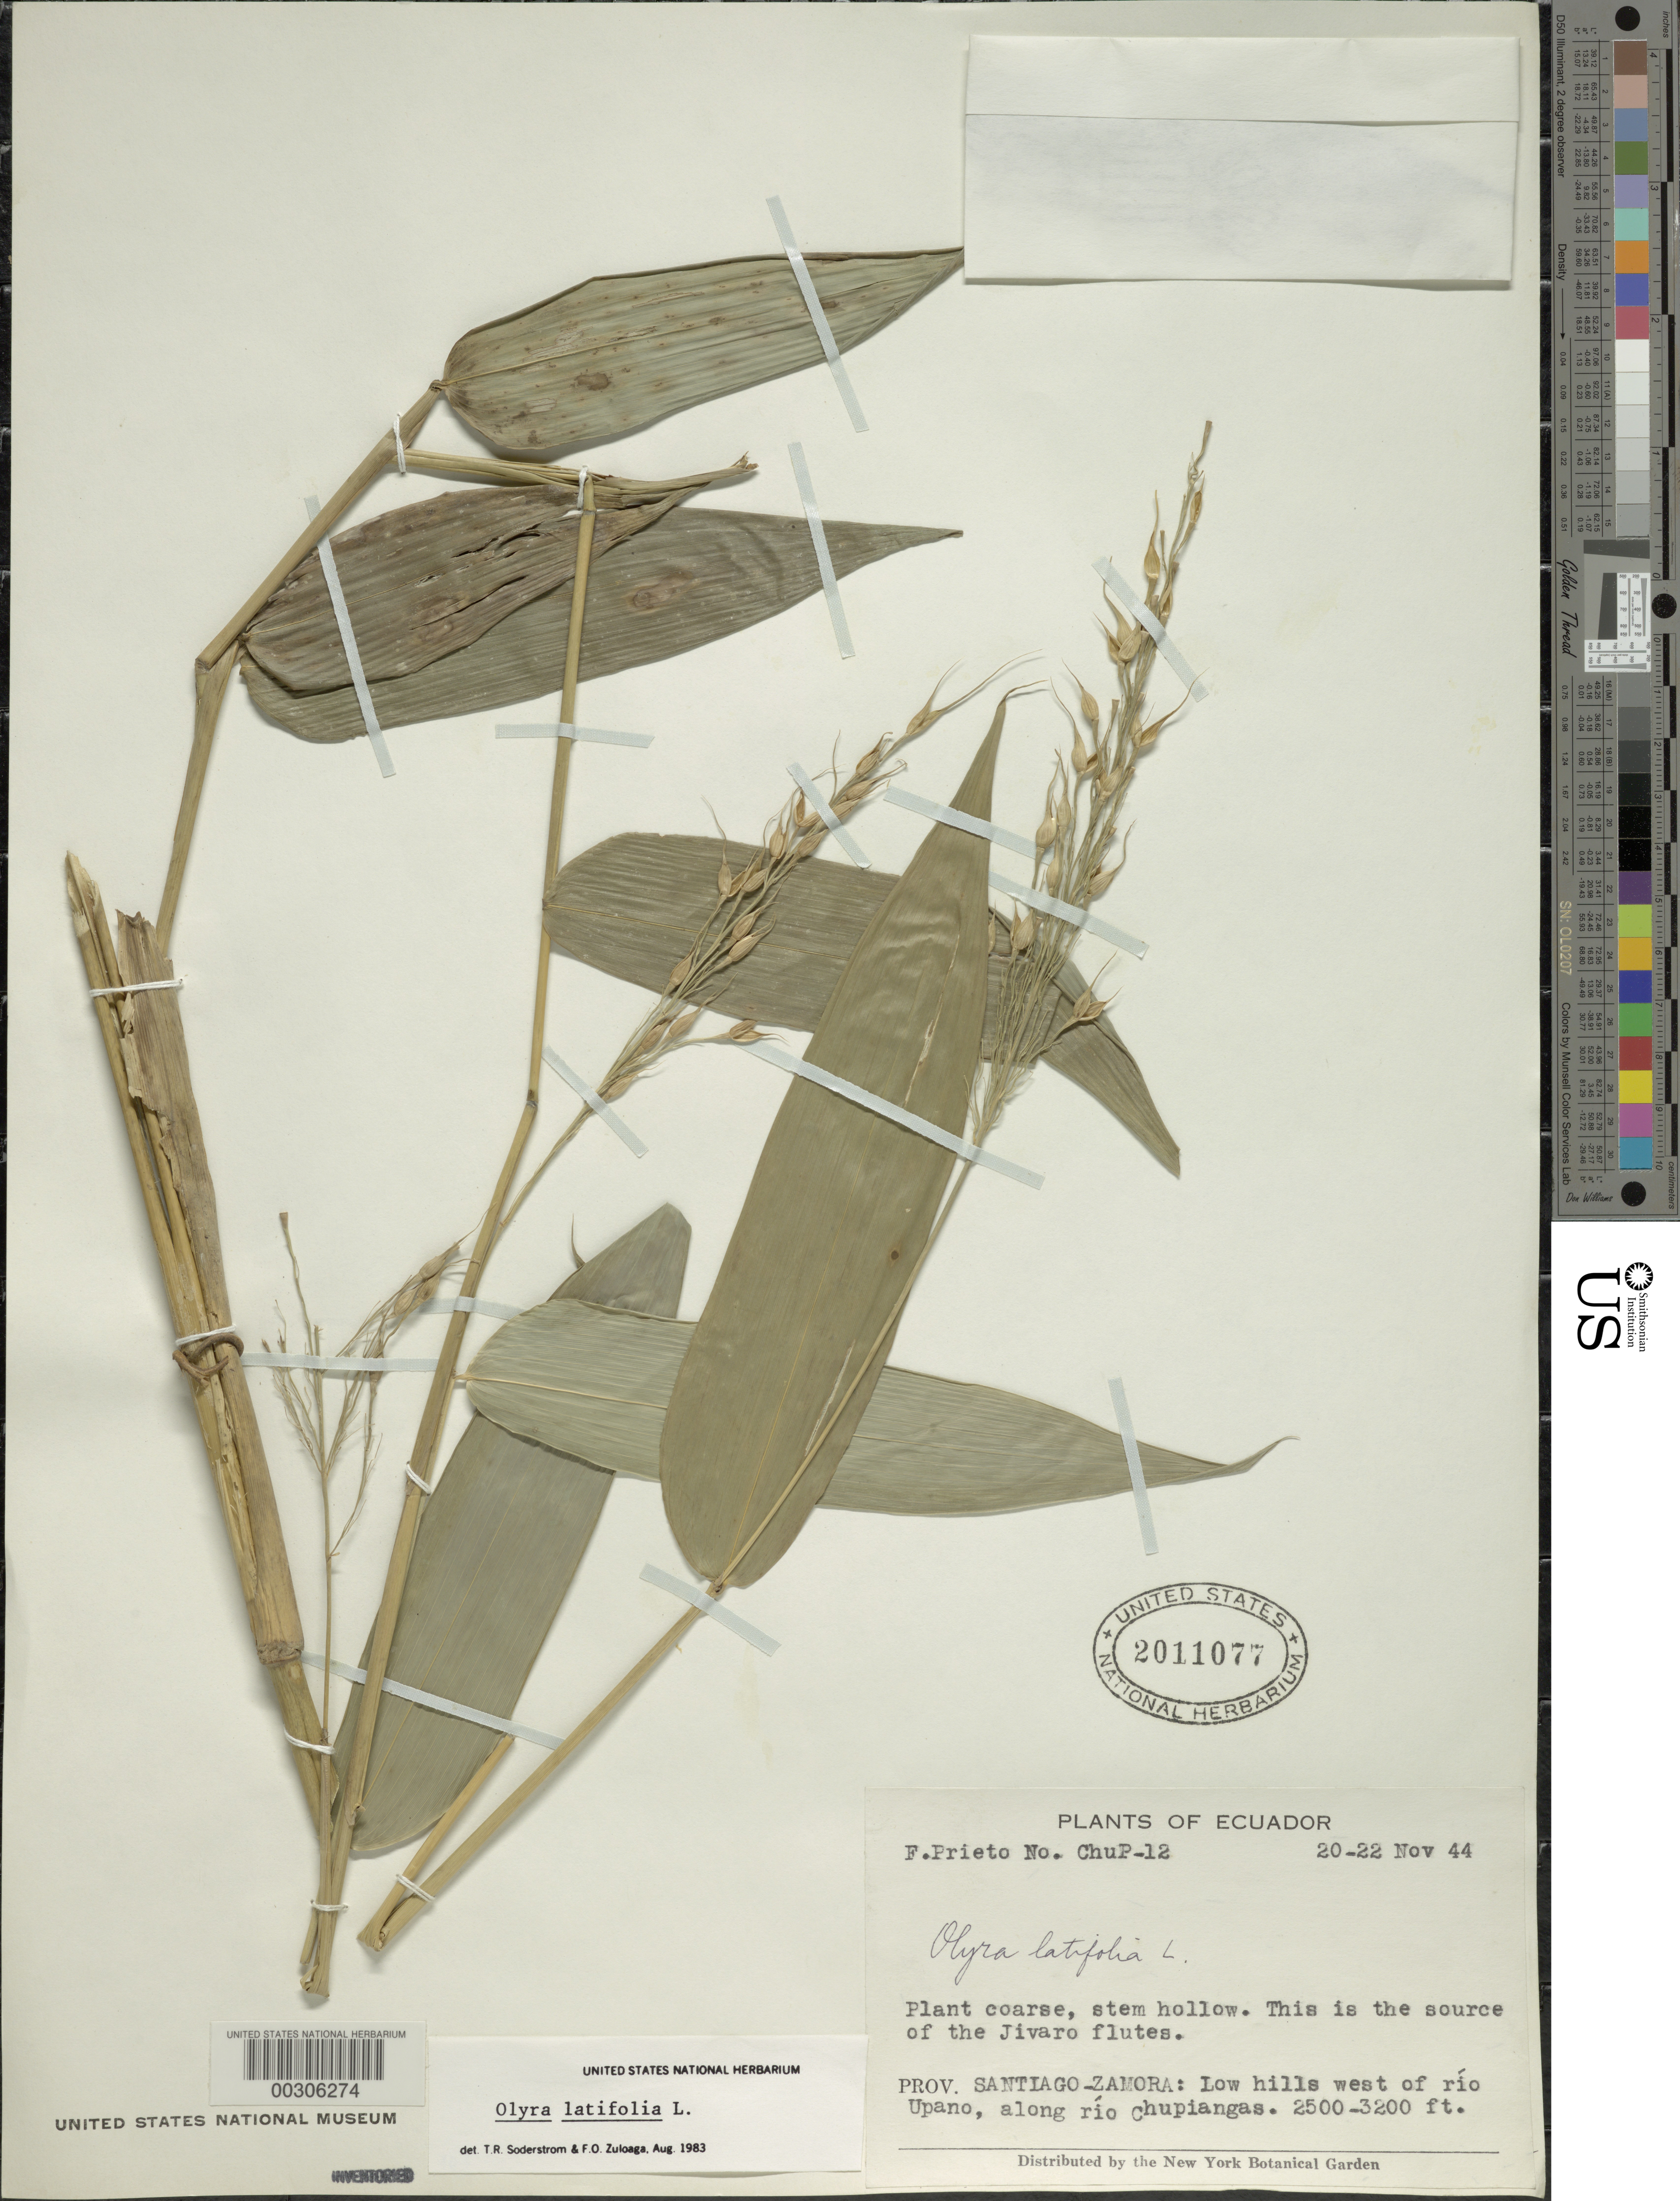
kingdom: Plantae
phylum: Tracheophyta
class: Liliopsida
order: Poales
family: Poaceae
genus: Olyra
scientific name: Olyra latifolia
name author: L.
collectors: F. Prieto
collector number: Chup-12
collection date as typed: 20 Nov 1944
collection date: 1944-11-20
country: Ecuador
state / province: Morona-Santiago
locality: Rio chupiangas; Prov. Santiago-Zamora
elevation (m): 763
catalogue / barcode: US 2011077